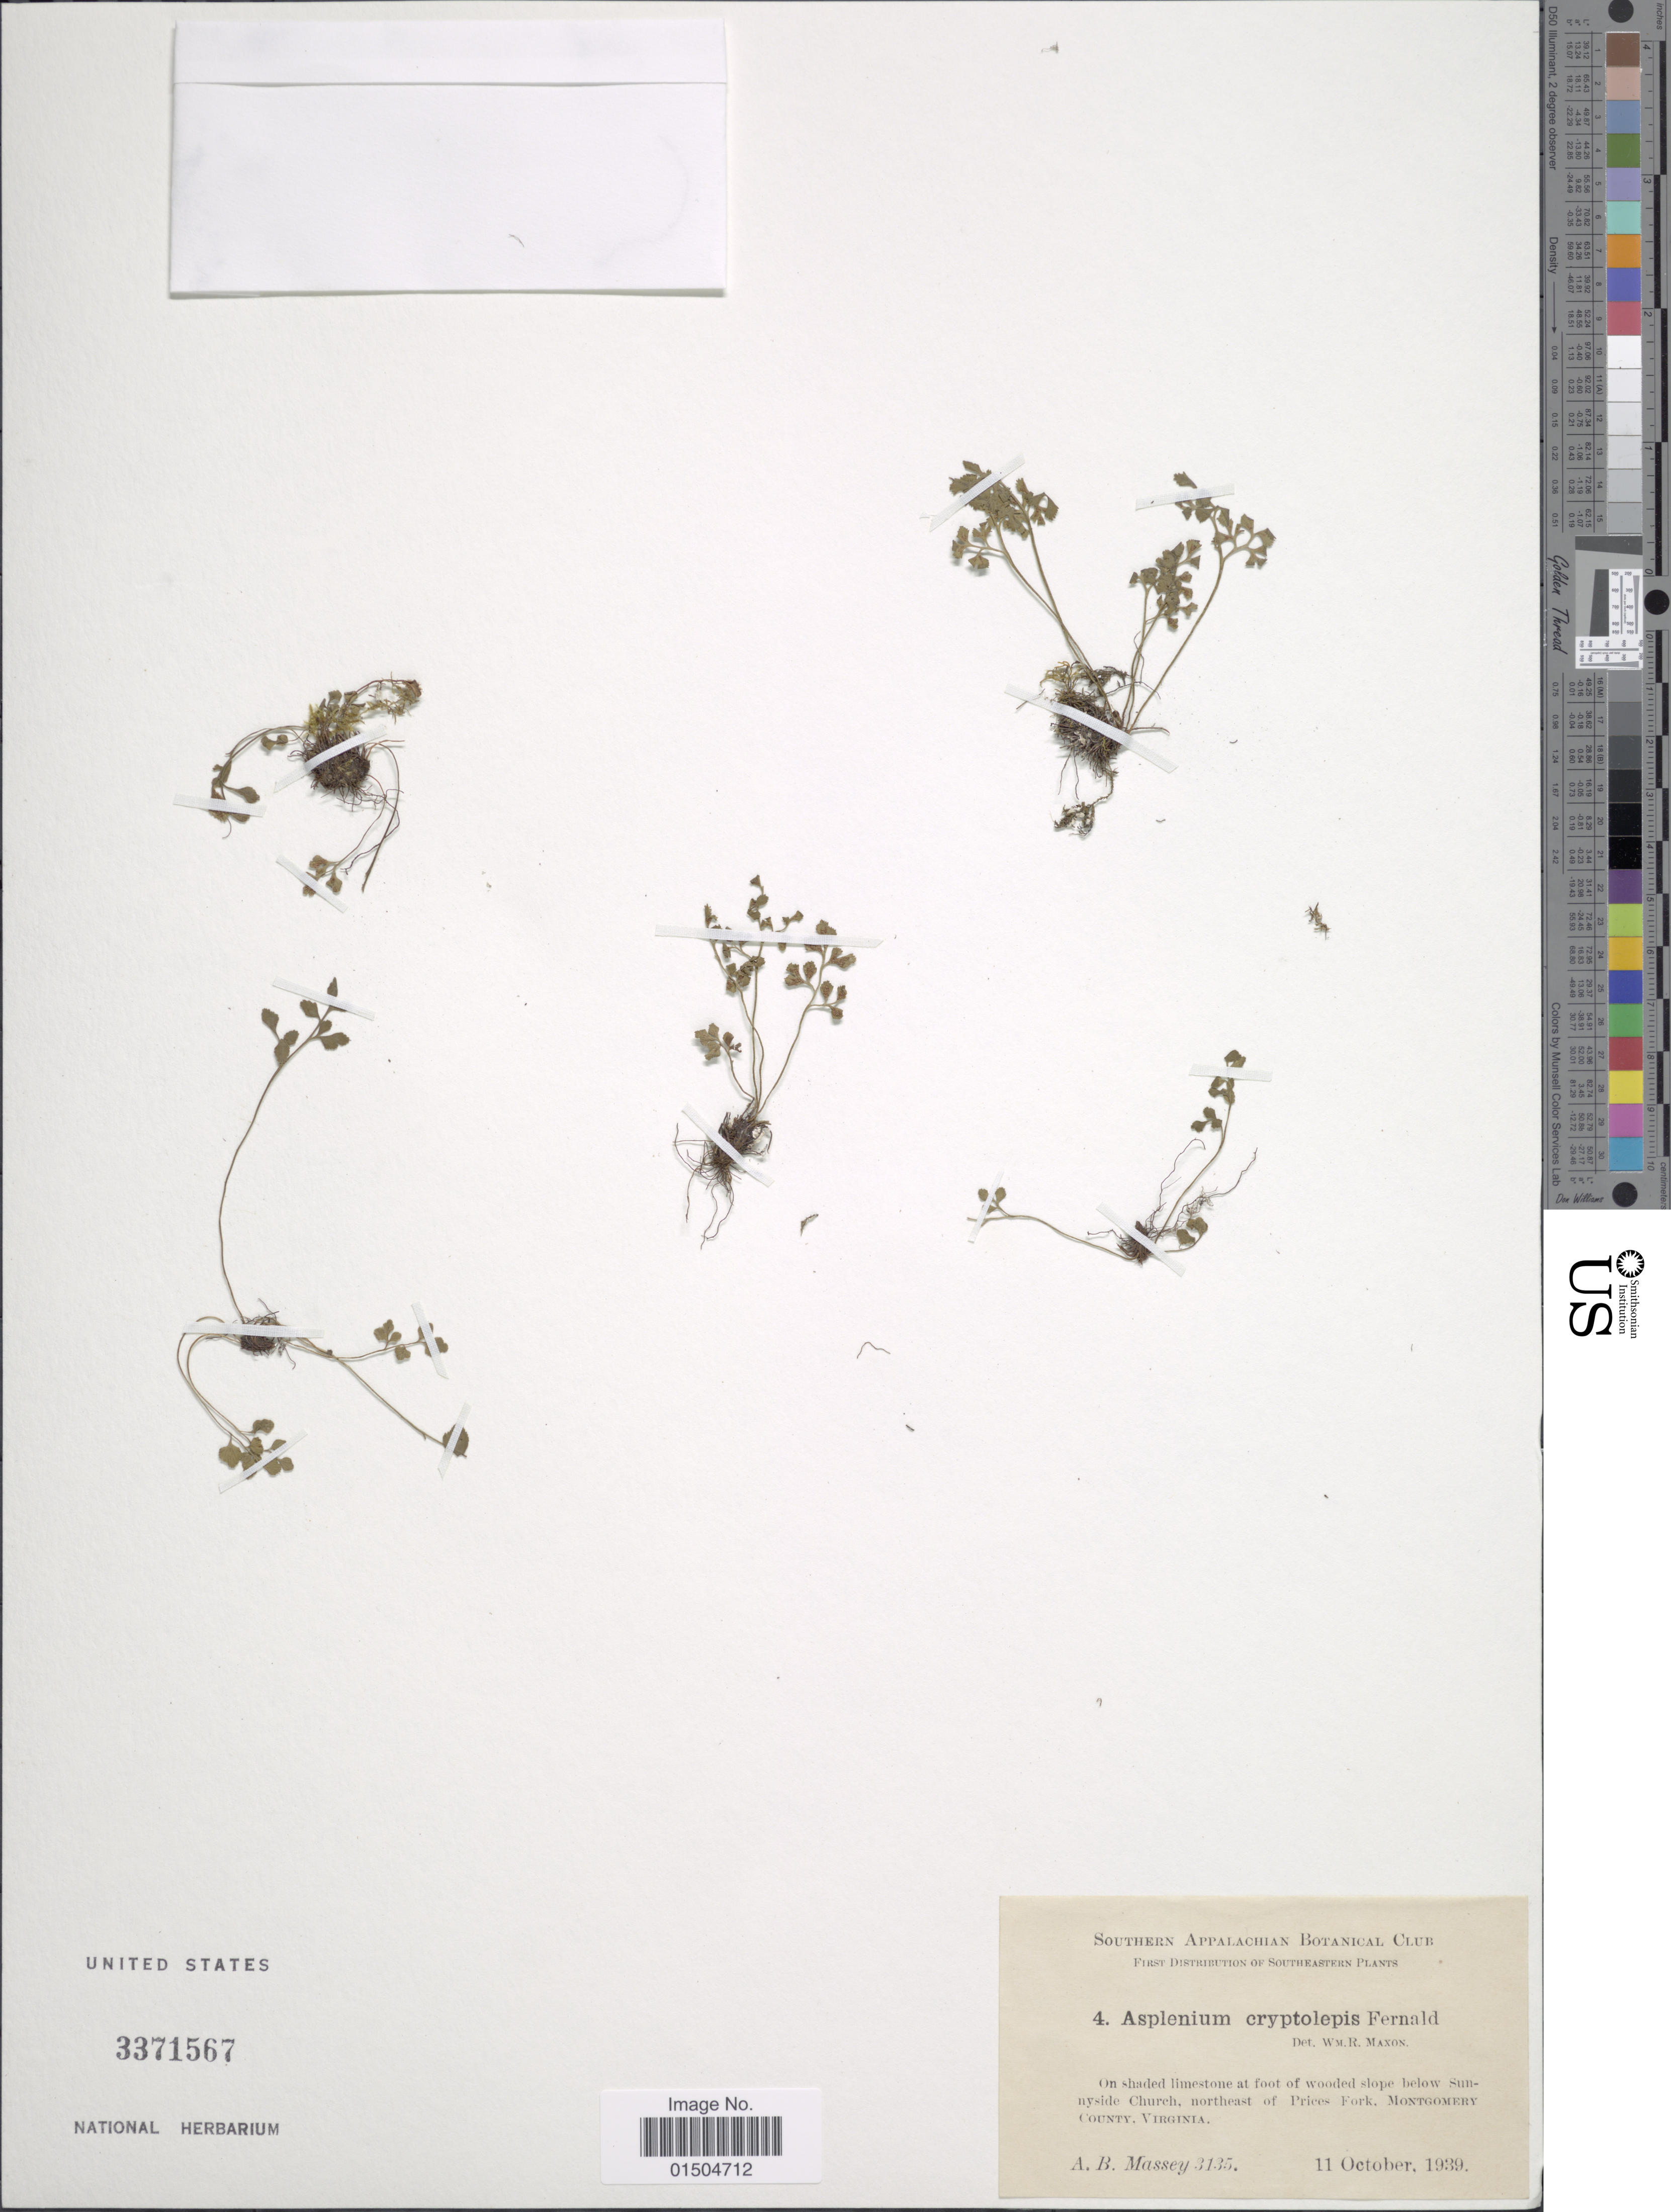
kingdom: Plantae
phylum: Tracheophyta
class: Polypodiopsida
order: Polypodiales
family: Aspleniaceae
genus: Asplenium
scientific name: Asplenium ruta-muraria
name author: L.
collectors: A. Massey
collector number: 3135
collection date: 1939-10-11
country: United States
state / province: Virginia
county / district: Montgomery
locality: On shaded limestone at foot of wooded slope below Sunny-side Church, northeast of Prices Fork. Montgomery County.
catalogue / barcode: US 3371567